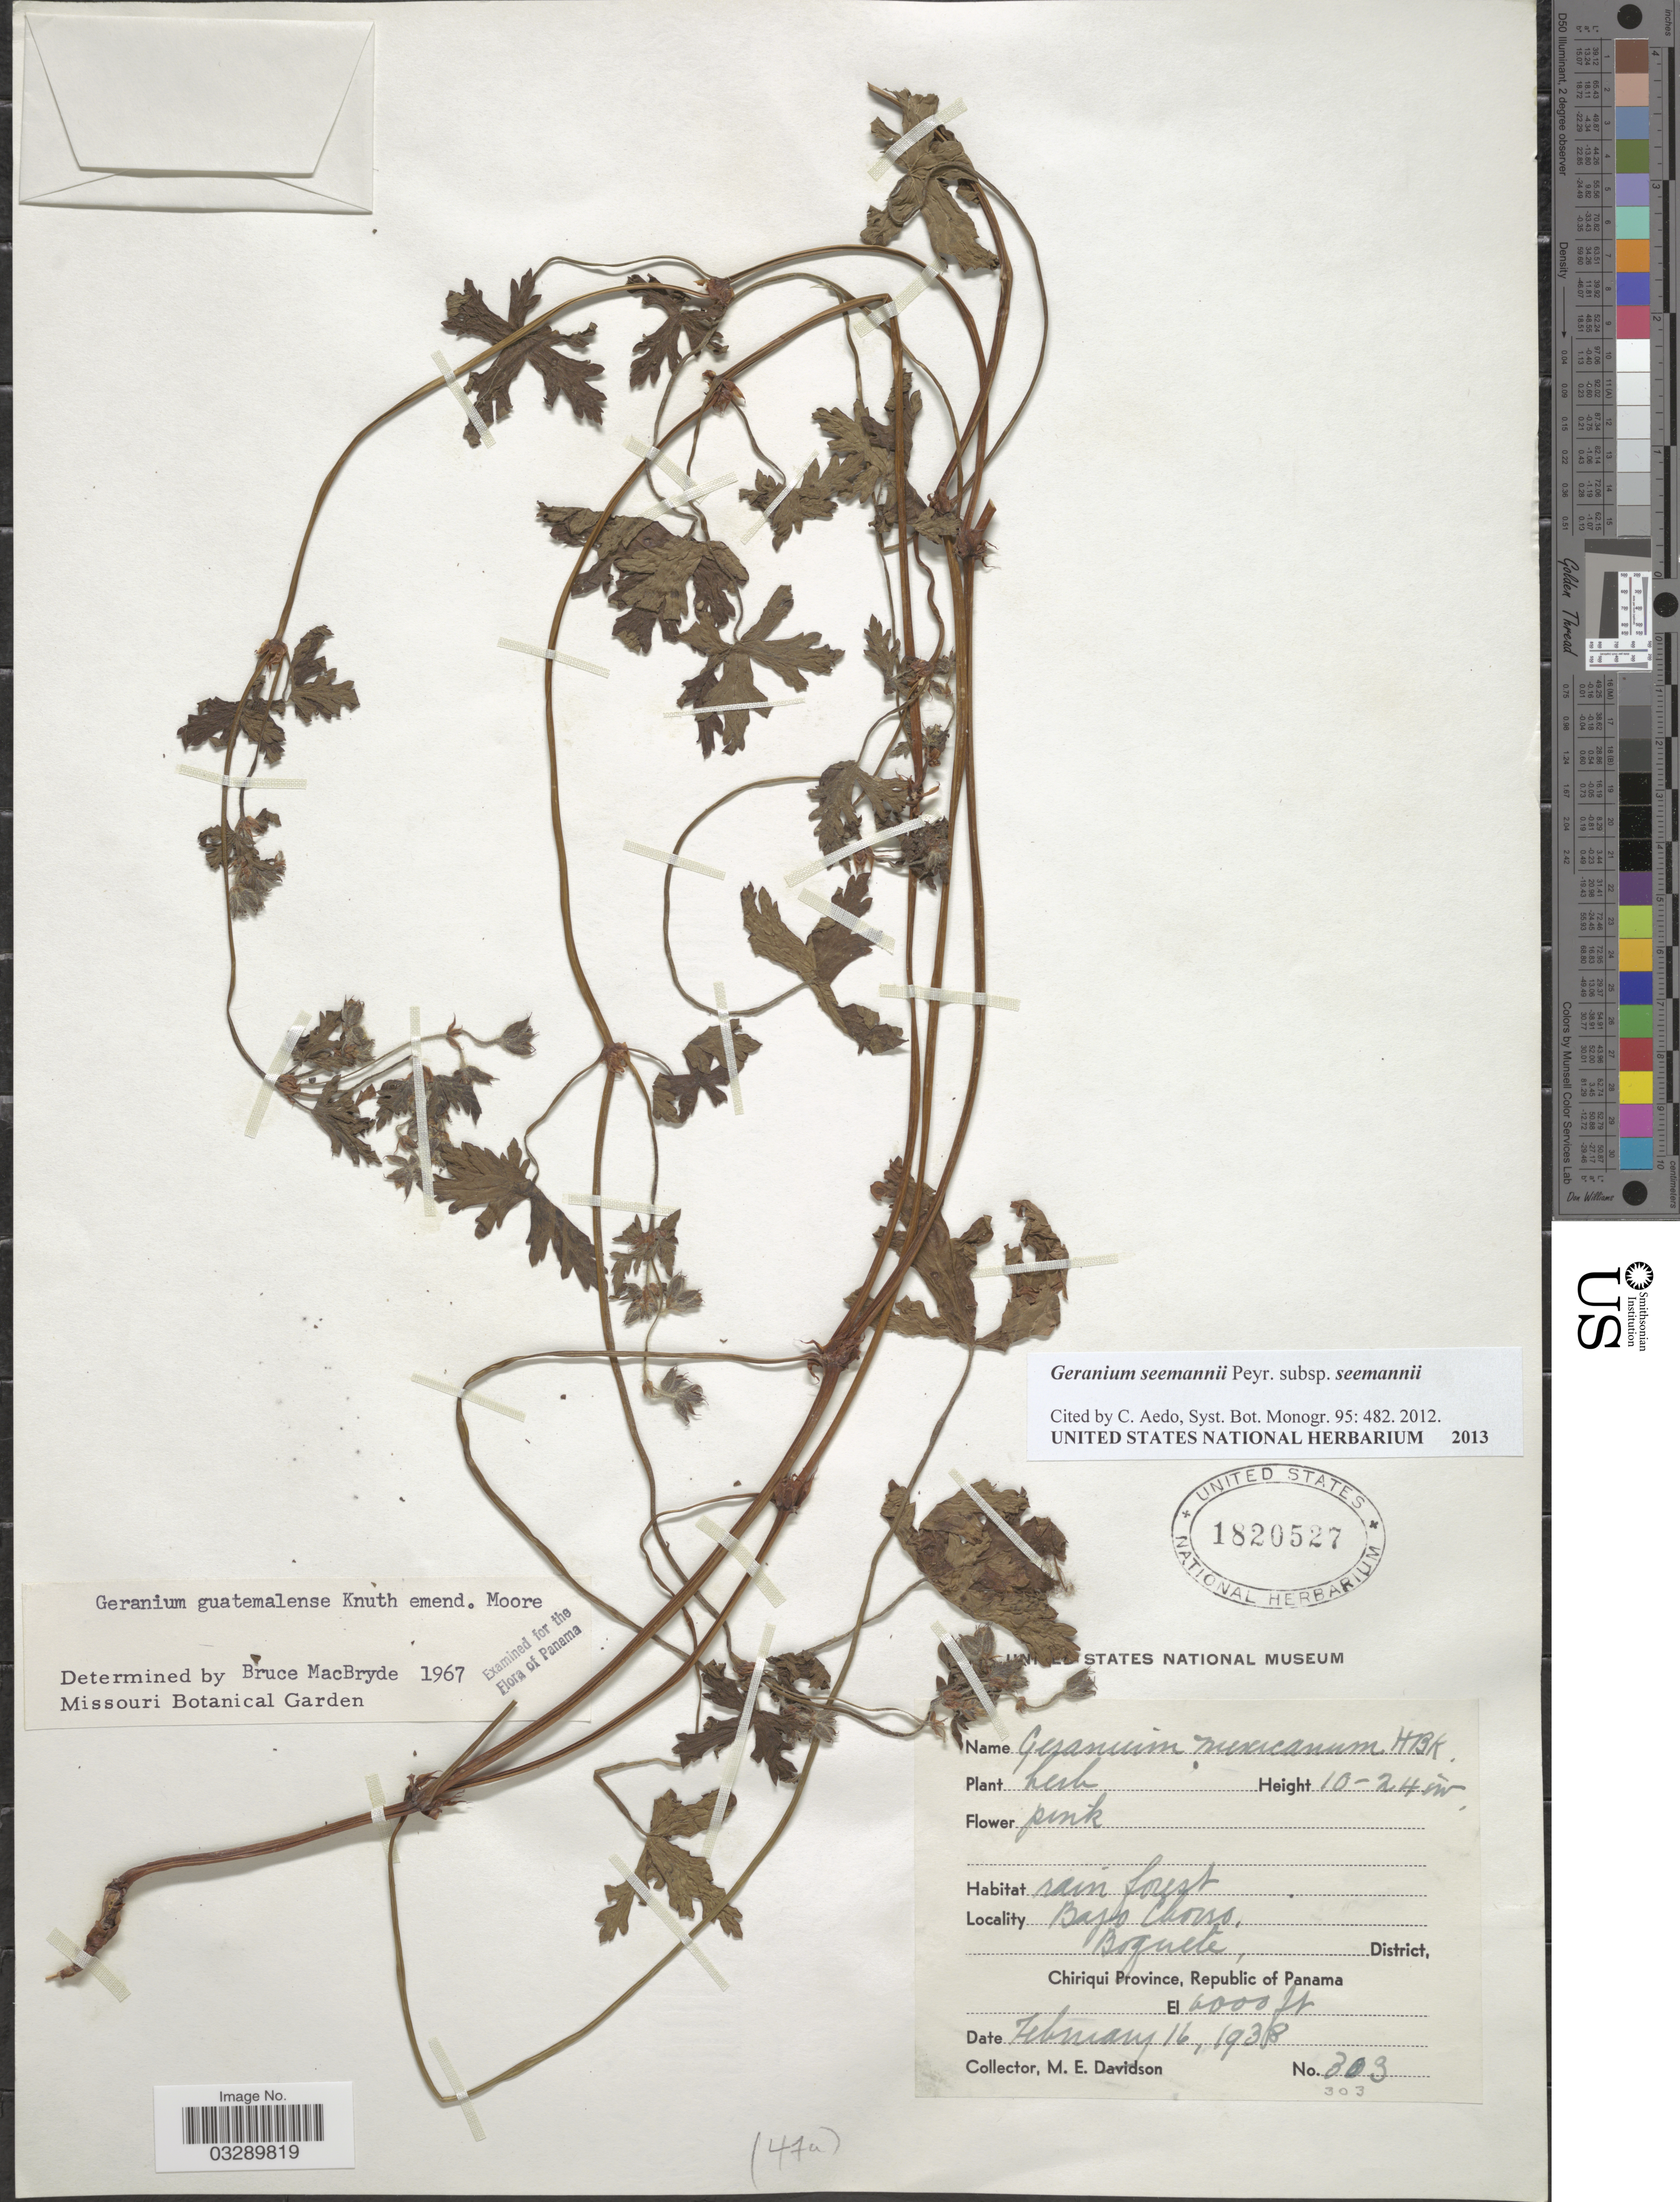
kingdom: Plantae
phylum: Tracheophyta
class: Magnoliopsida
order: Geraniales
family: Geraniaceae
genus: Geranium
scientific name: Geranium seemannii subsp. seemannii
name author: Peyr.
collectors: M. E. Davidson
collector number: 303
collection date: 1938-02-16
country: Panama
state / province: Chiriqui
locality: Bajo Chorro, Boquete District, Republic of Panama.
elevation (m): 1829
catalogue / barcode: US 1820527